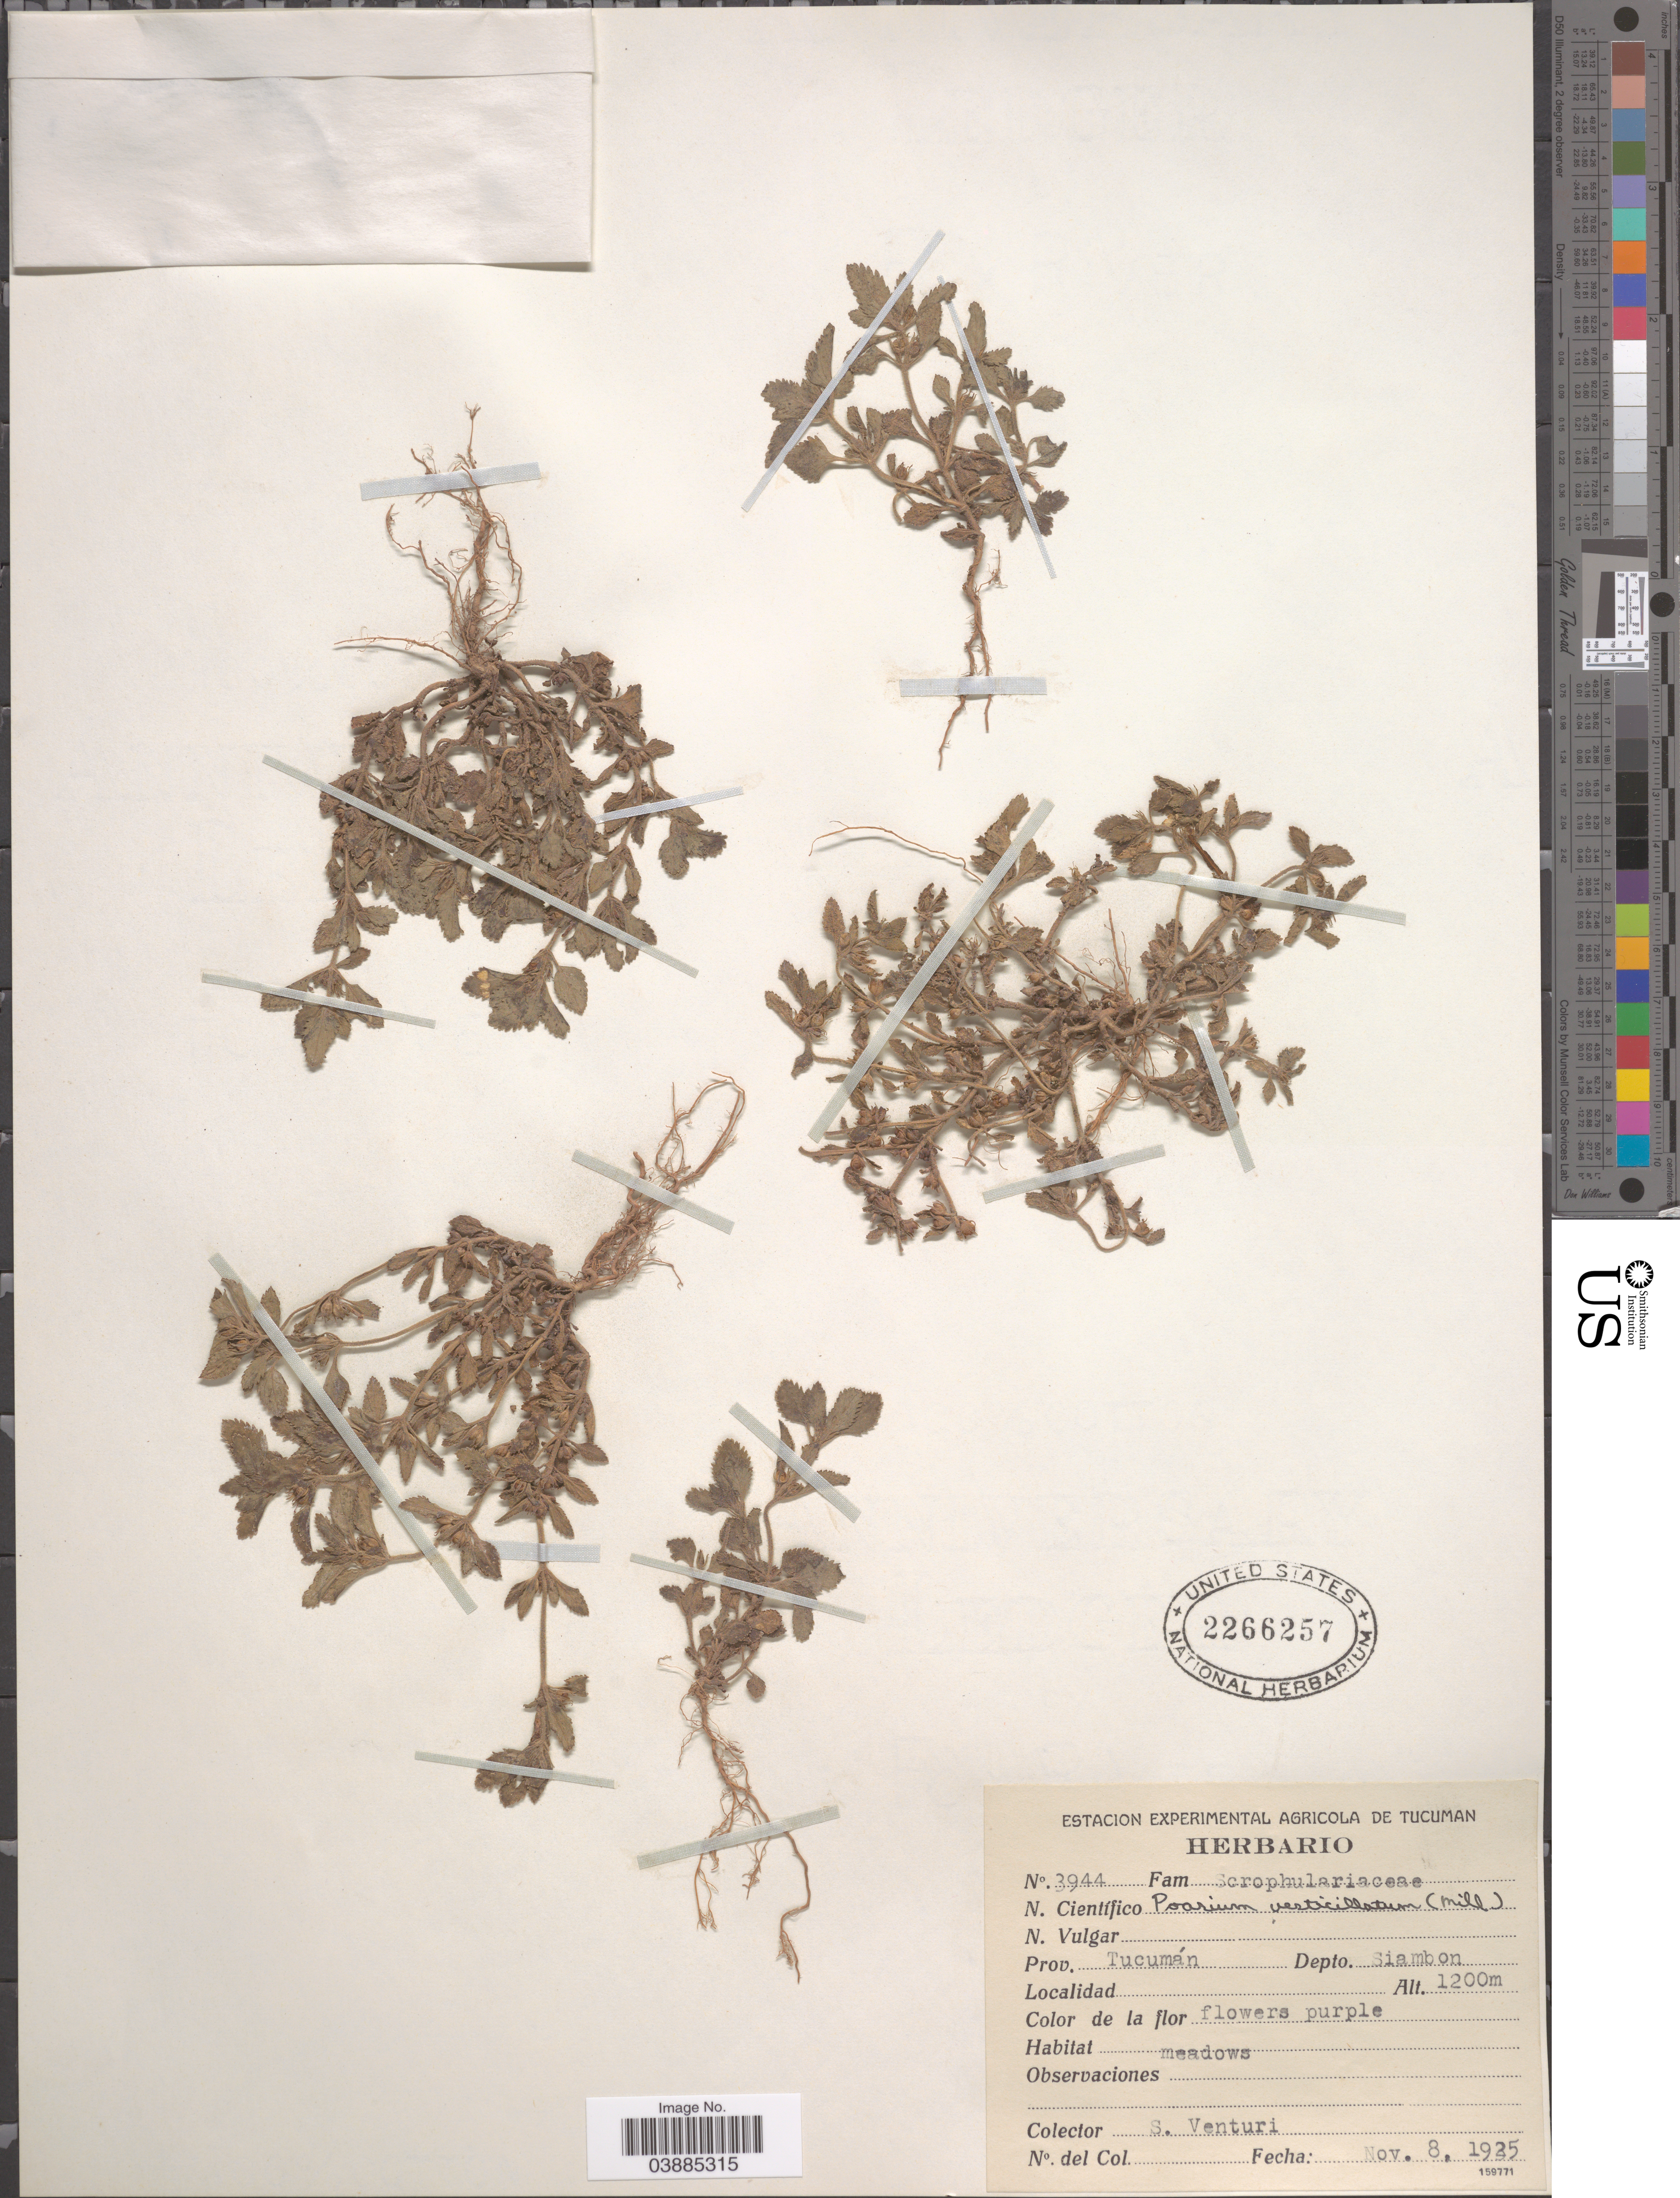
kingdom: Plantae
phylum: Tracheophyta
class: Magnoliopsida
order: Lamiales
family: Plantaginaceae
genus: Poarium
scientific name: Poarium verticillatum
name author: (Mill.) Pennell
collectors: S. Venturi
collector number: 3944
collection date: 1925-11-08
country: Argentina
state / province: Tucuman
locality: Depto. Siambon.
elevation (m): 1200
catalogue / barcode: US 2266257